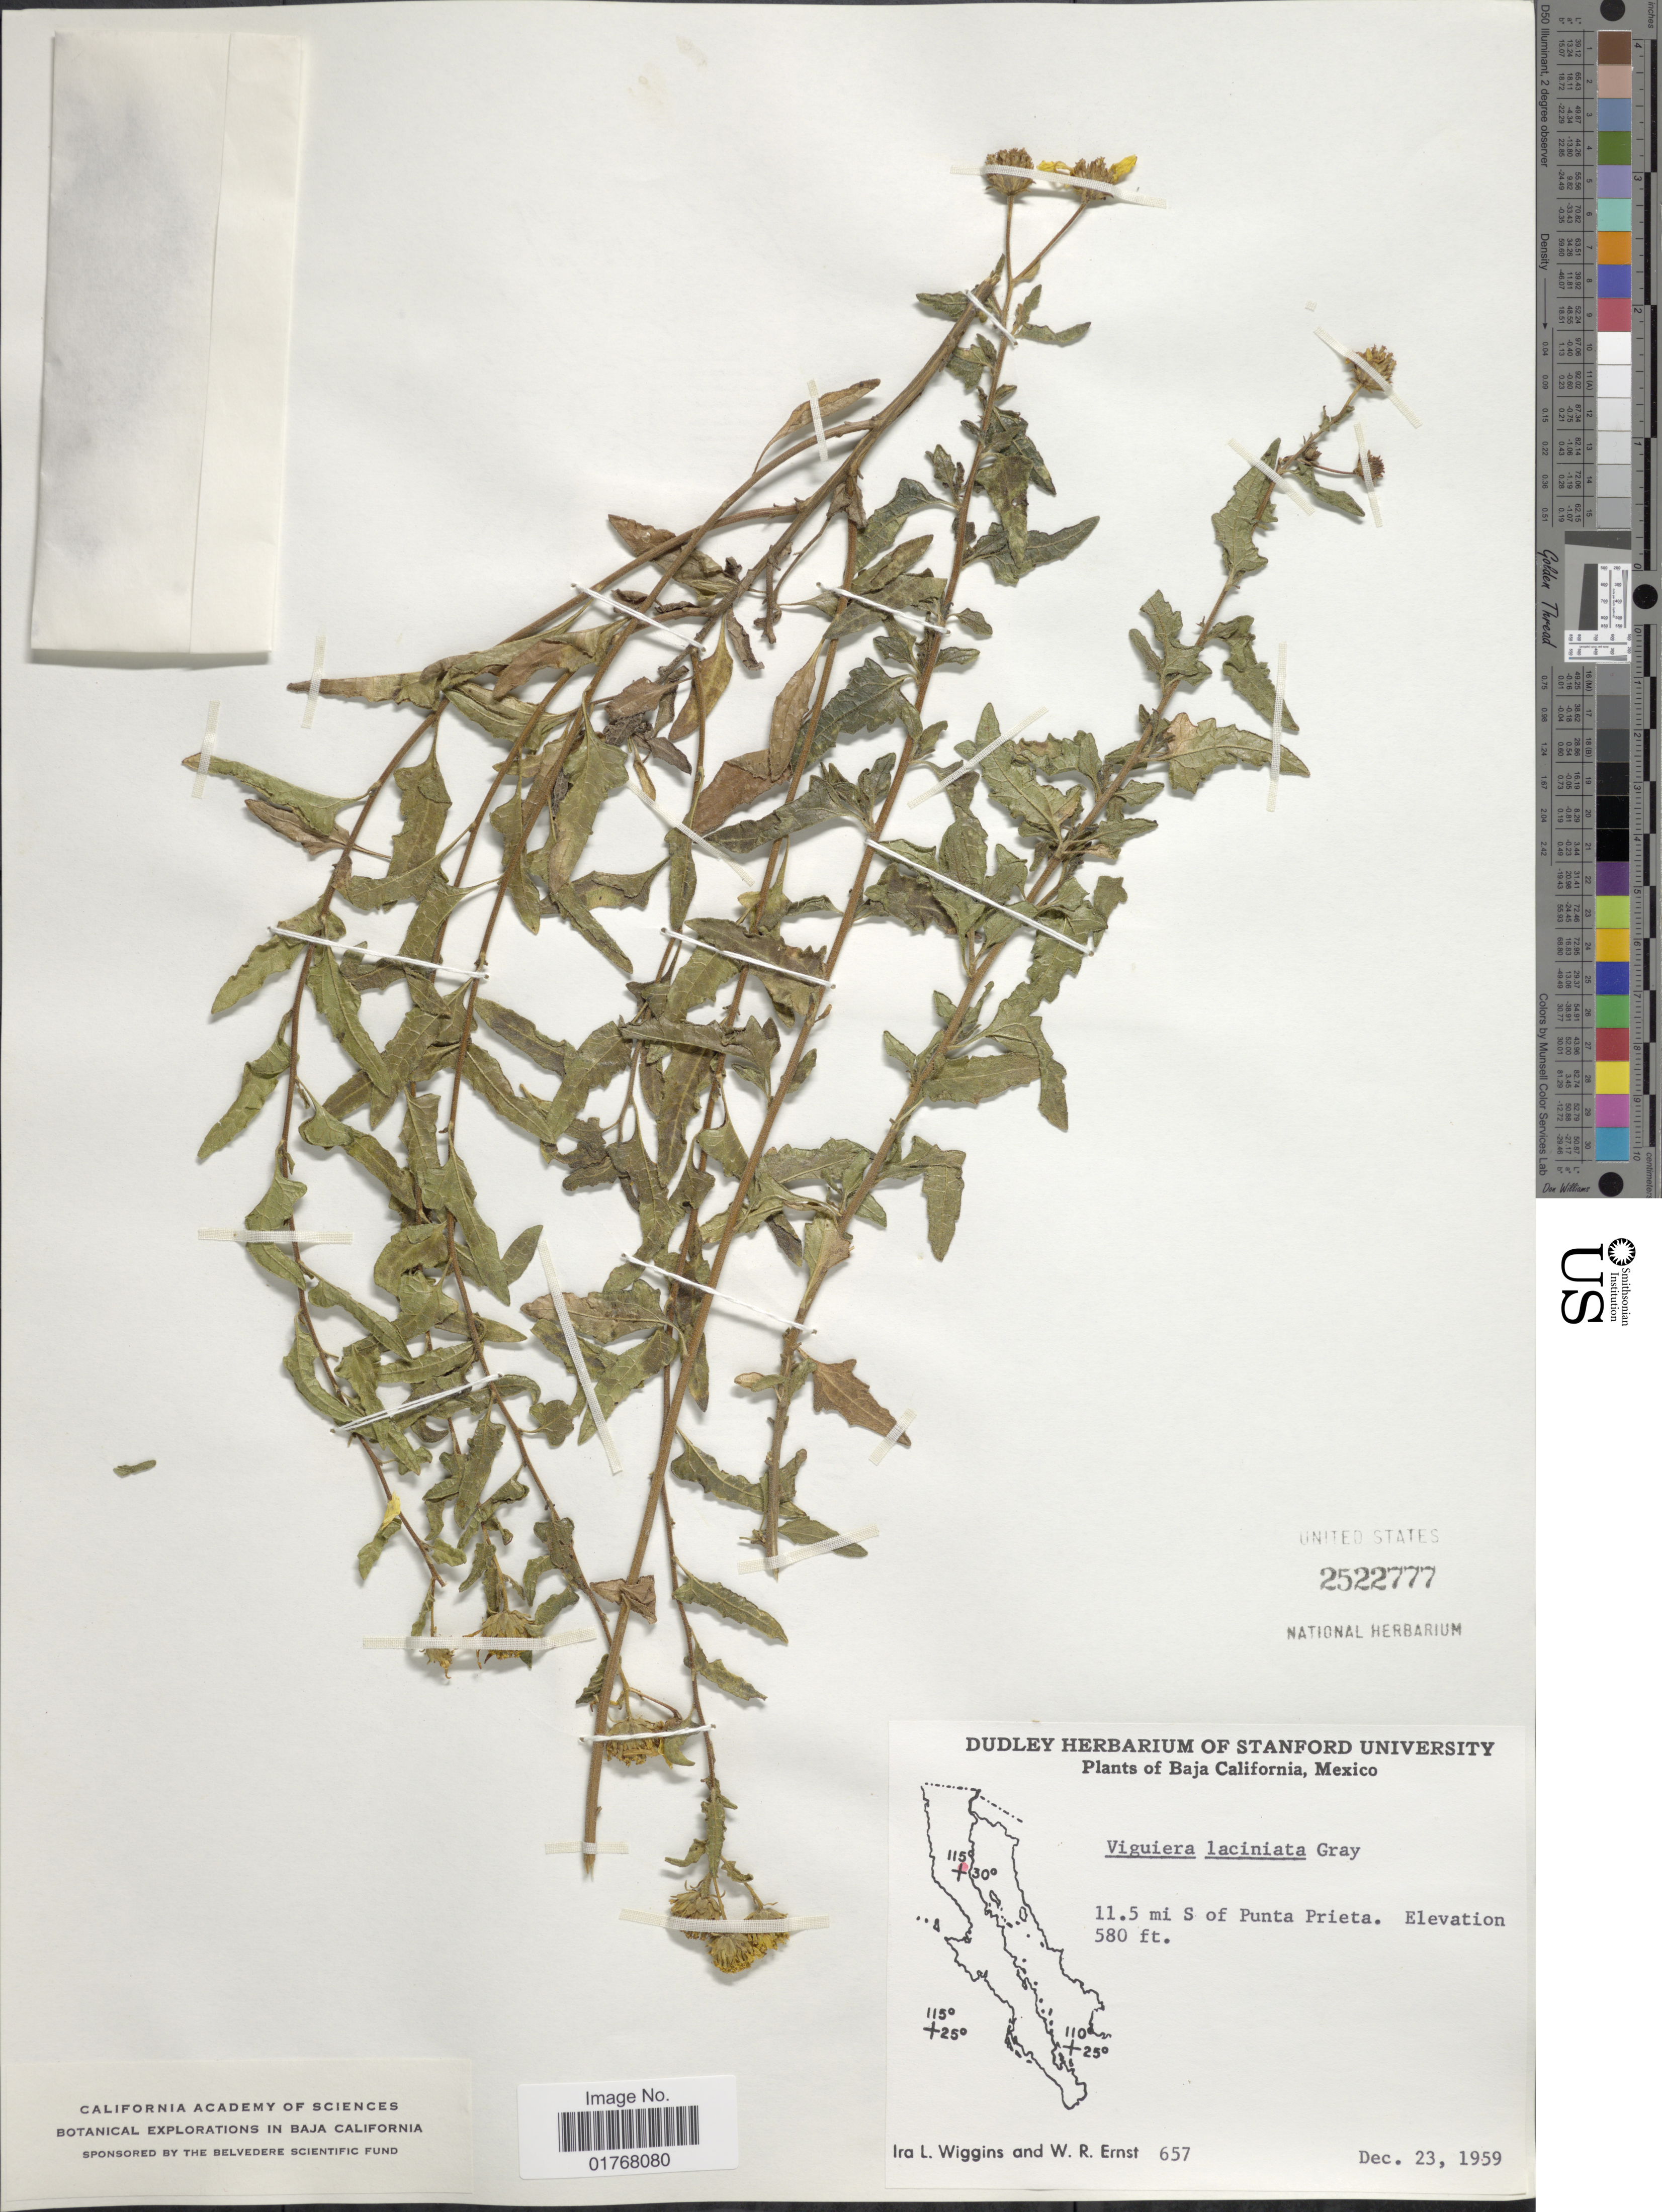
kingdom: Plantae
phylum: Tracheophyta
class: Magnoliopsida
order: Asterales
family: Asteraceae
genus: Viguiera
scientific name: Viguiera laciniata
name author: A. Gray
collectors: I. L. Wiggins & W. R. Ernst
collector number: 657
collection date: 1959-12-23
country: Mexico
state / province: Baja California Sur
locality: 11.5 mi S of Punta Prieta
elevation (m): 177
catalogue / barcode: US 2522777